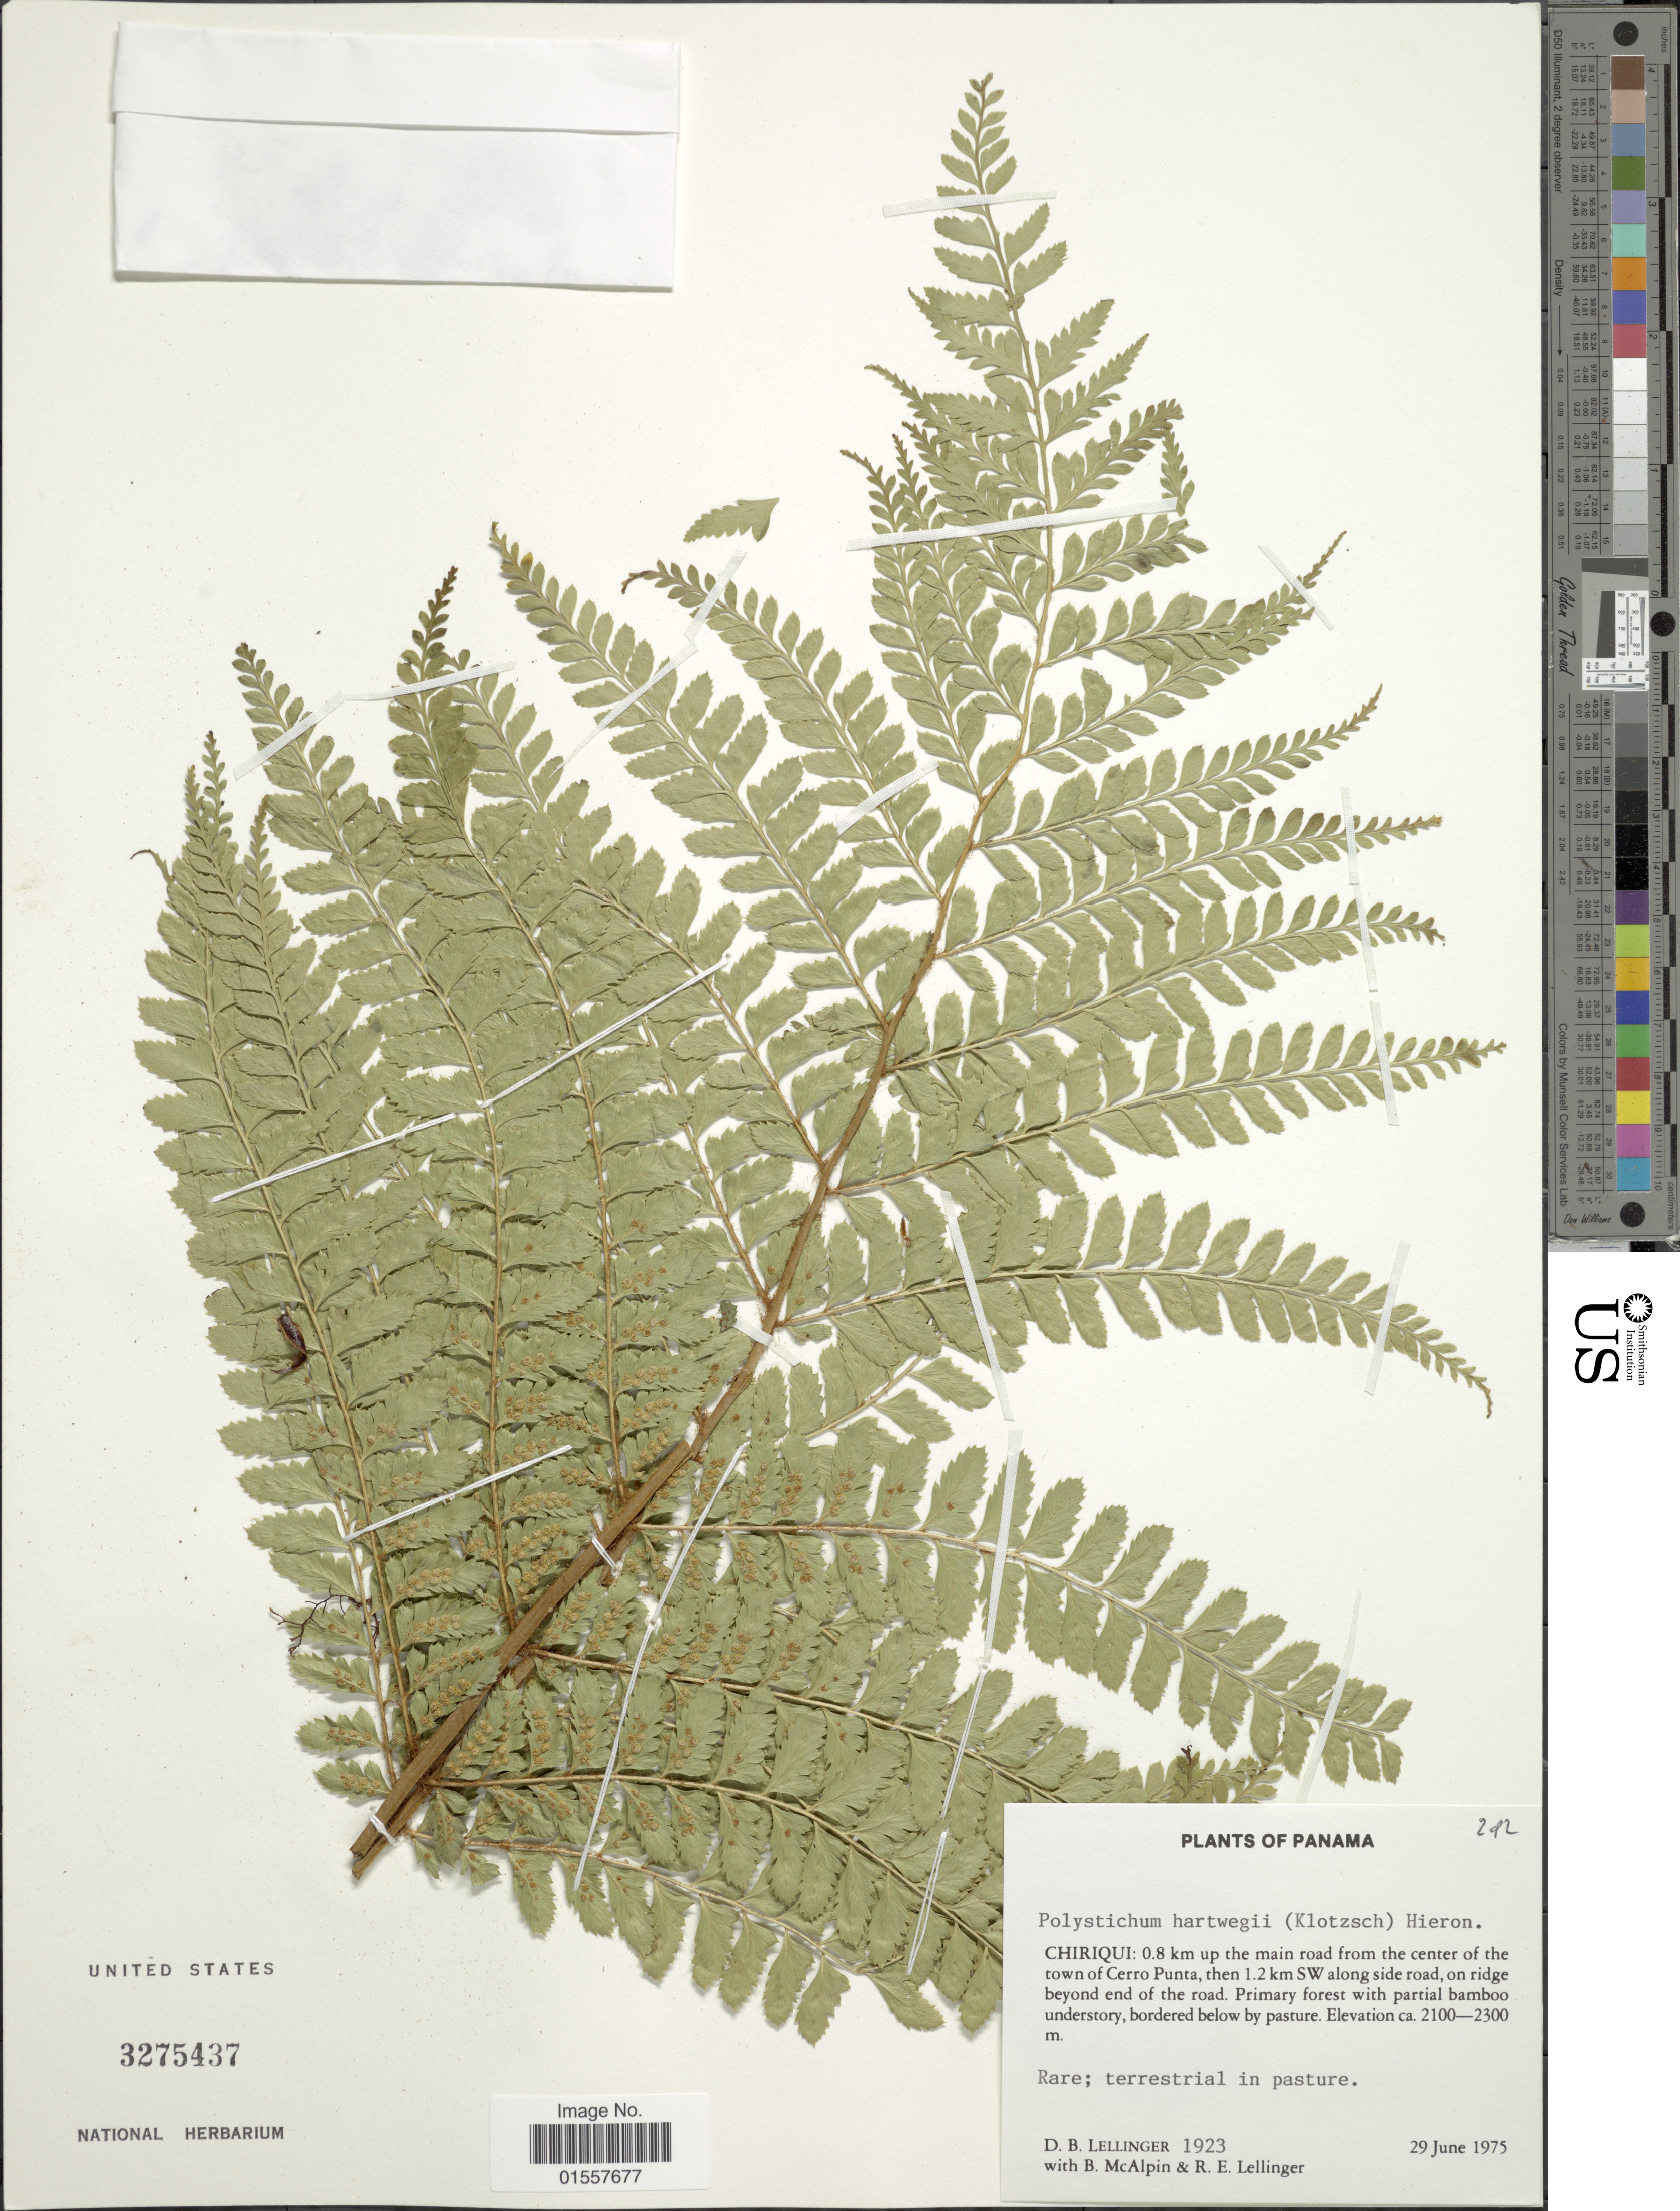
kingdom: Plantae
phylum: Tracheophyta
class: Polypodiopsida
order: Polypodiales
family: Dryopteridaceae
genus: Polystichum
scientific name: Polystichum hartwegii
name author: (Klotzsch) Hieron.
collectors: D. B. Lellinger, B. McAlpin & R. E. Lellinger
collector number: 1923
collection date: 1975-06-29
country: Panama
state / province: Chiriqui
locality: Chiriqui: 0.8 km up the main road from the center of the town of Cerro Punta, then 1.2 km SW along side road, on ridge beyond end of the road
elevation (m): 2100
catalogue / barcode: US 3275437